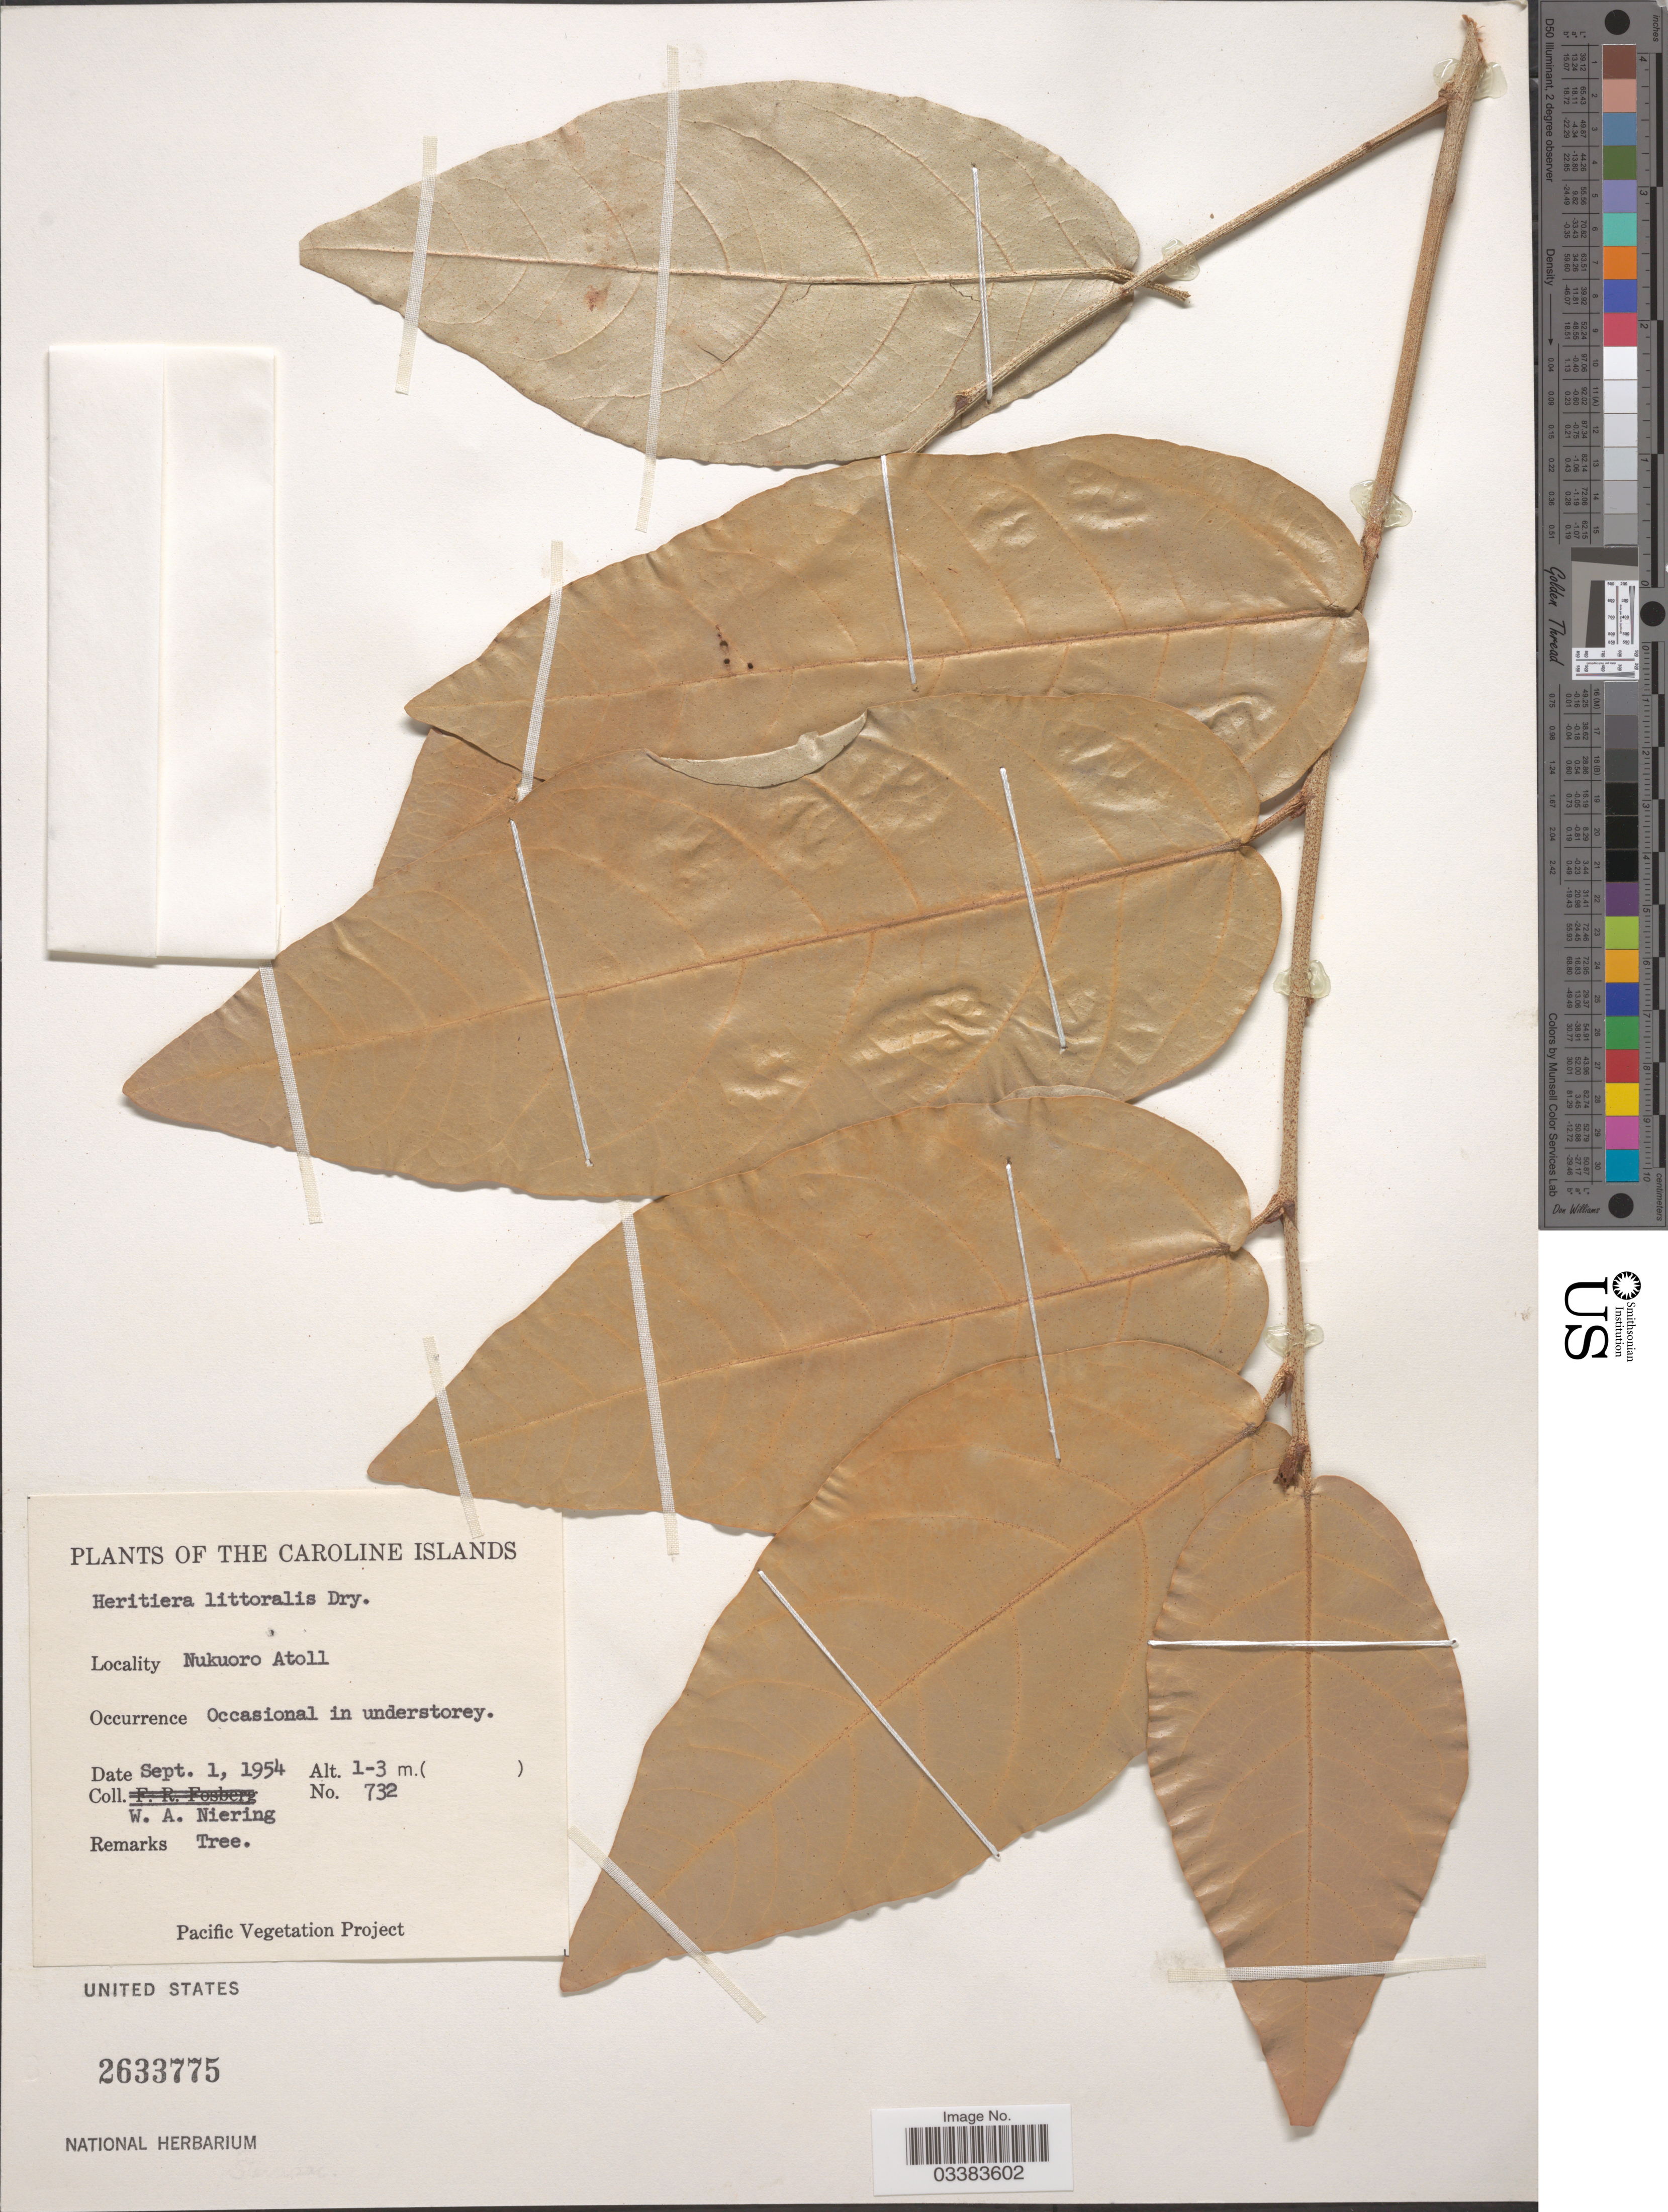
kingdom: Plantae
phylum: Tracheophyta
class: Magnoliopsida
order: Malvales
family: Malvaceae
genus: Heritiera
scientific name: Heritiera littoralis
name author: Aiton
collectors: W. Niering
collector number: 732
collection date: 1954-09-01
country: Micronesia, Federated States of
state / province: Pohnpei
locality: The Caroline Islands. Nukuoro Atoll.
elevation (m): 1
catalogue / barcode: US 2633775